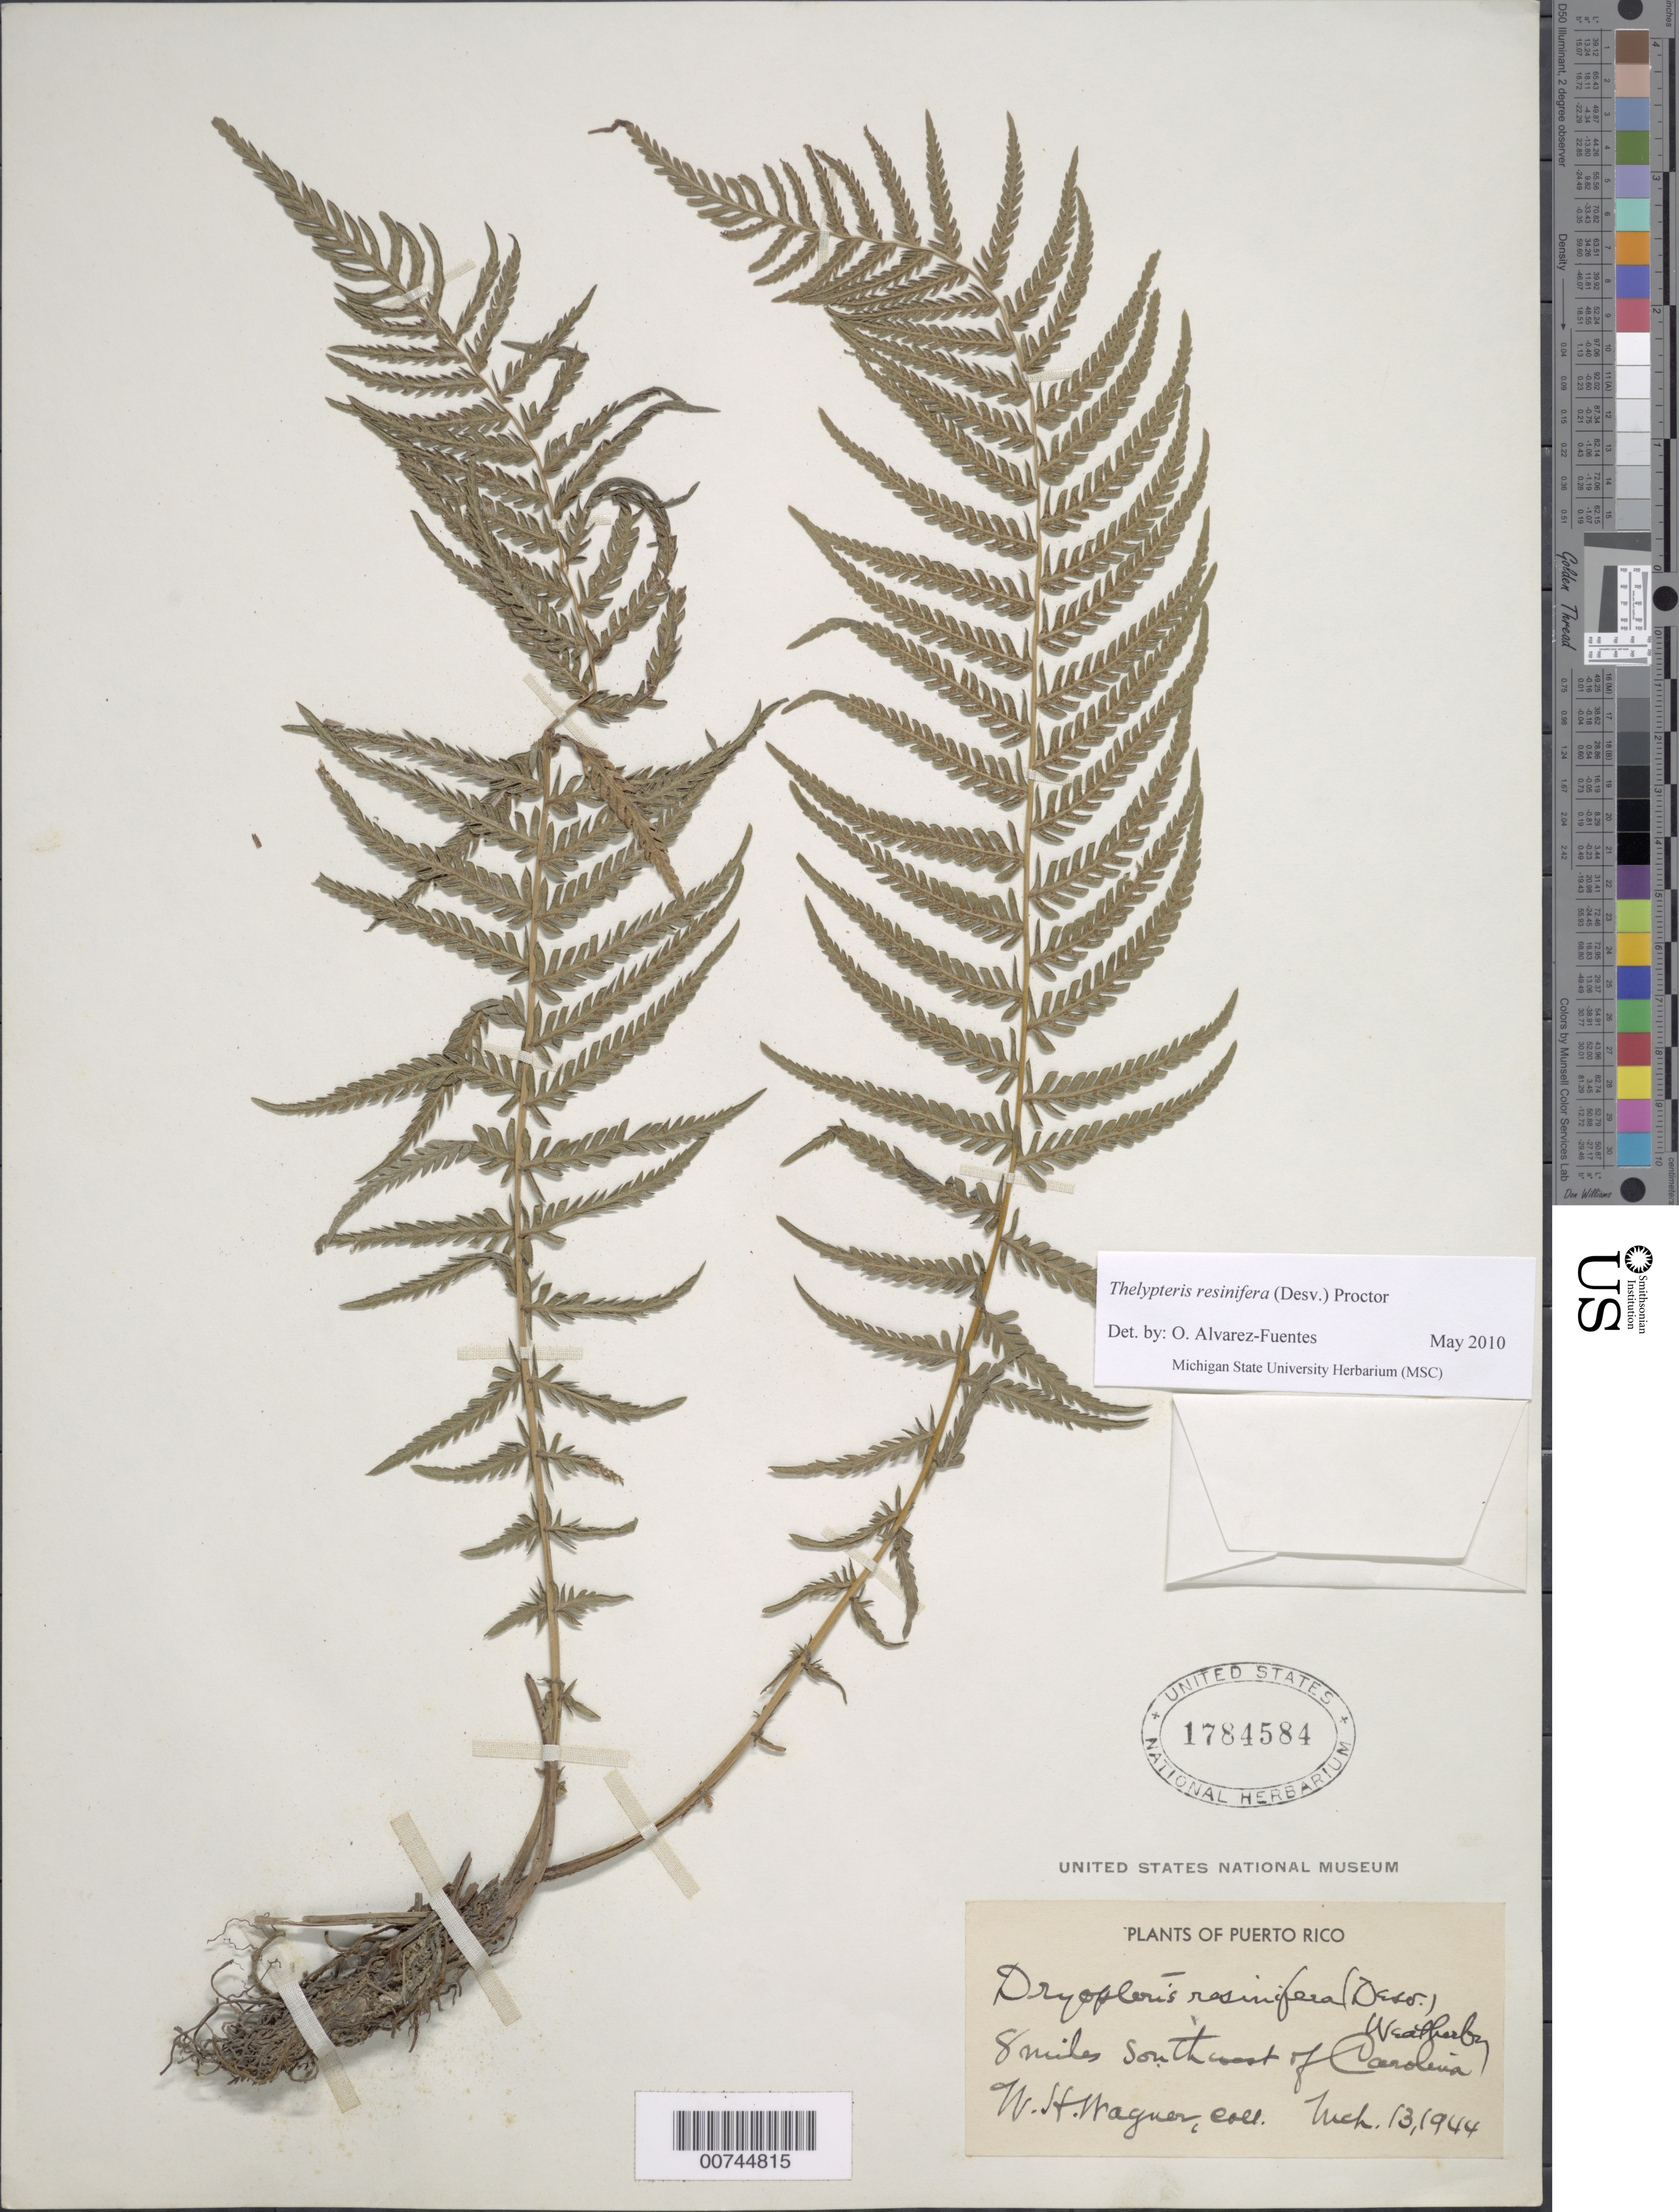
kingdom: Plantae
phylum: Tracheophyta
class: Polypodiopsida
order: Polypodiales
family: Thelypteridaceae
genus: Amauropelta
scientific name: Amauropelta resinifera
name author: (Desv.) Pic. Serm.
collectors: W. H. Wagner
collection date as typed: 13 Mar 1944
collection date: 1944-03-13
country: Puerto Rico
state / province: Carolina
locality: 8 miles Southwest of Carolina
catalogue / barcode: US 1784584